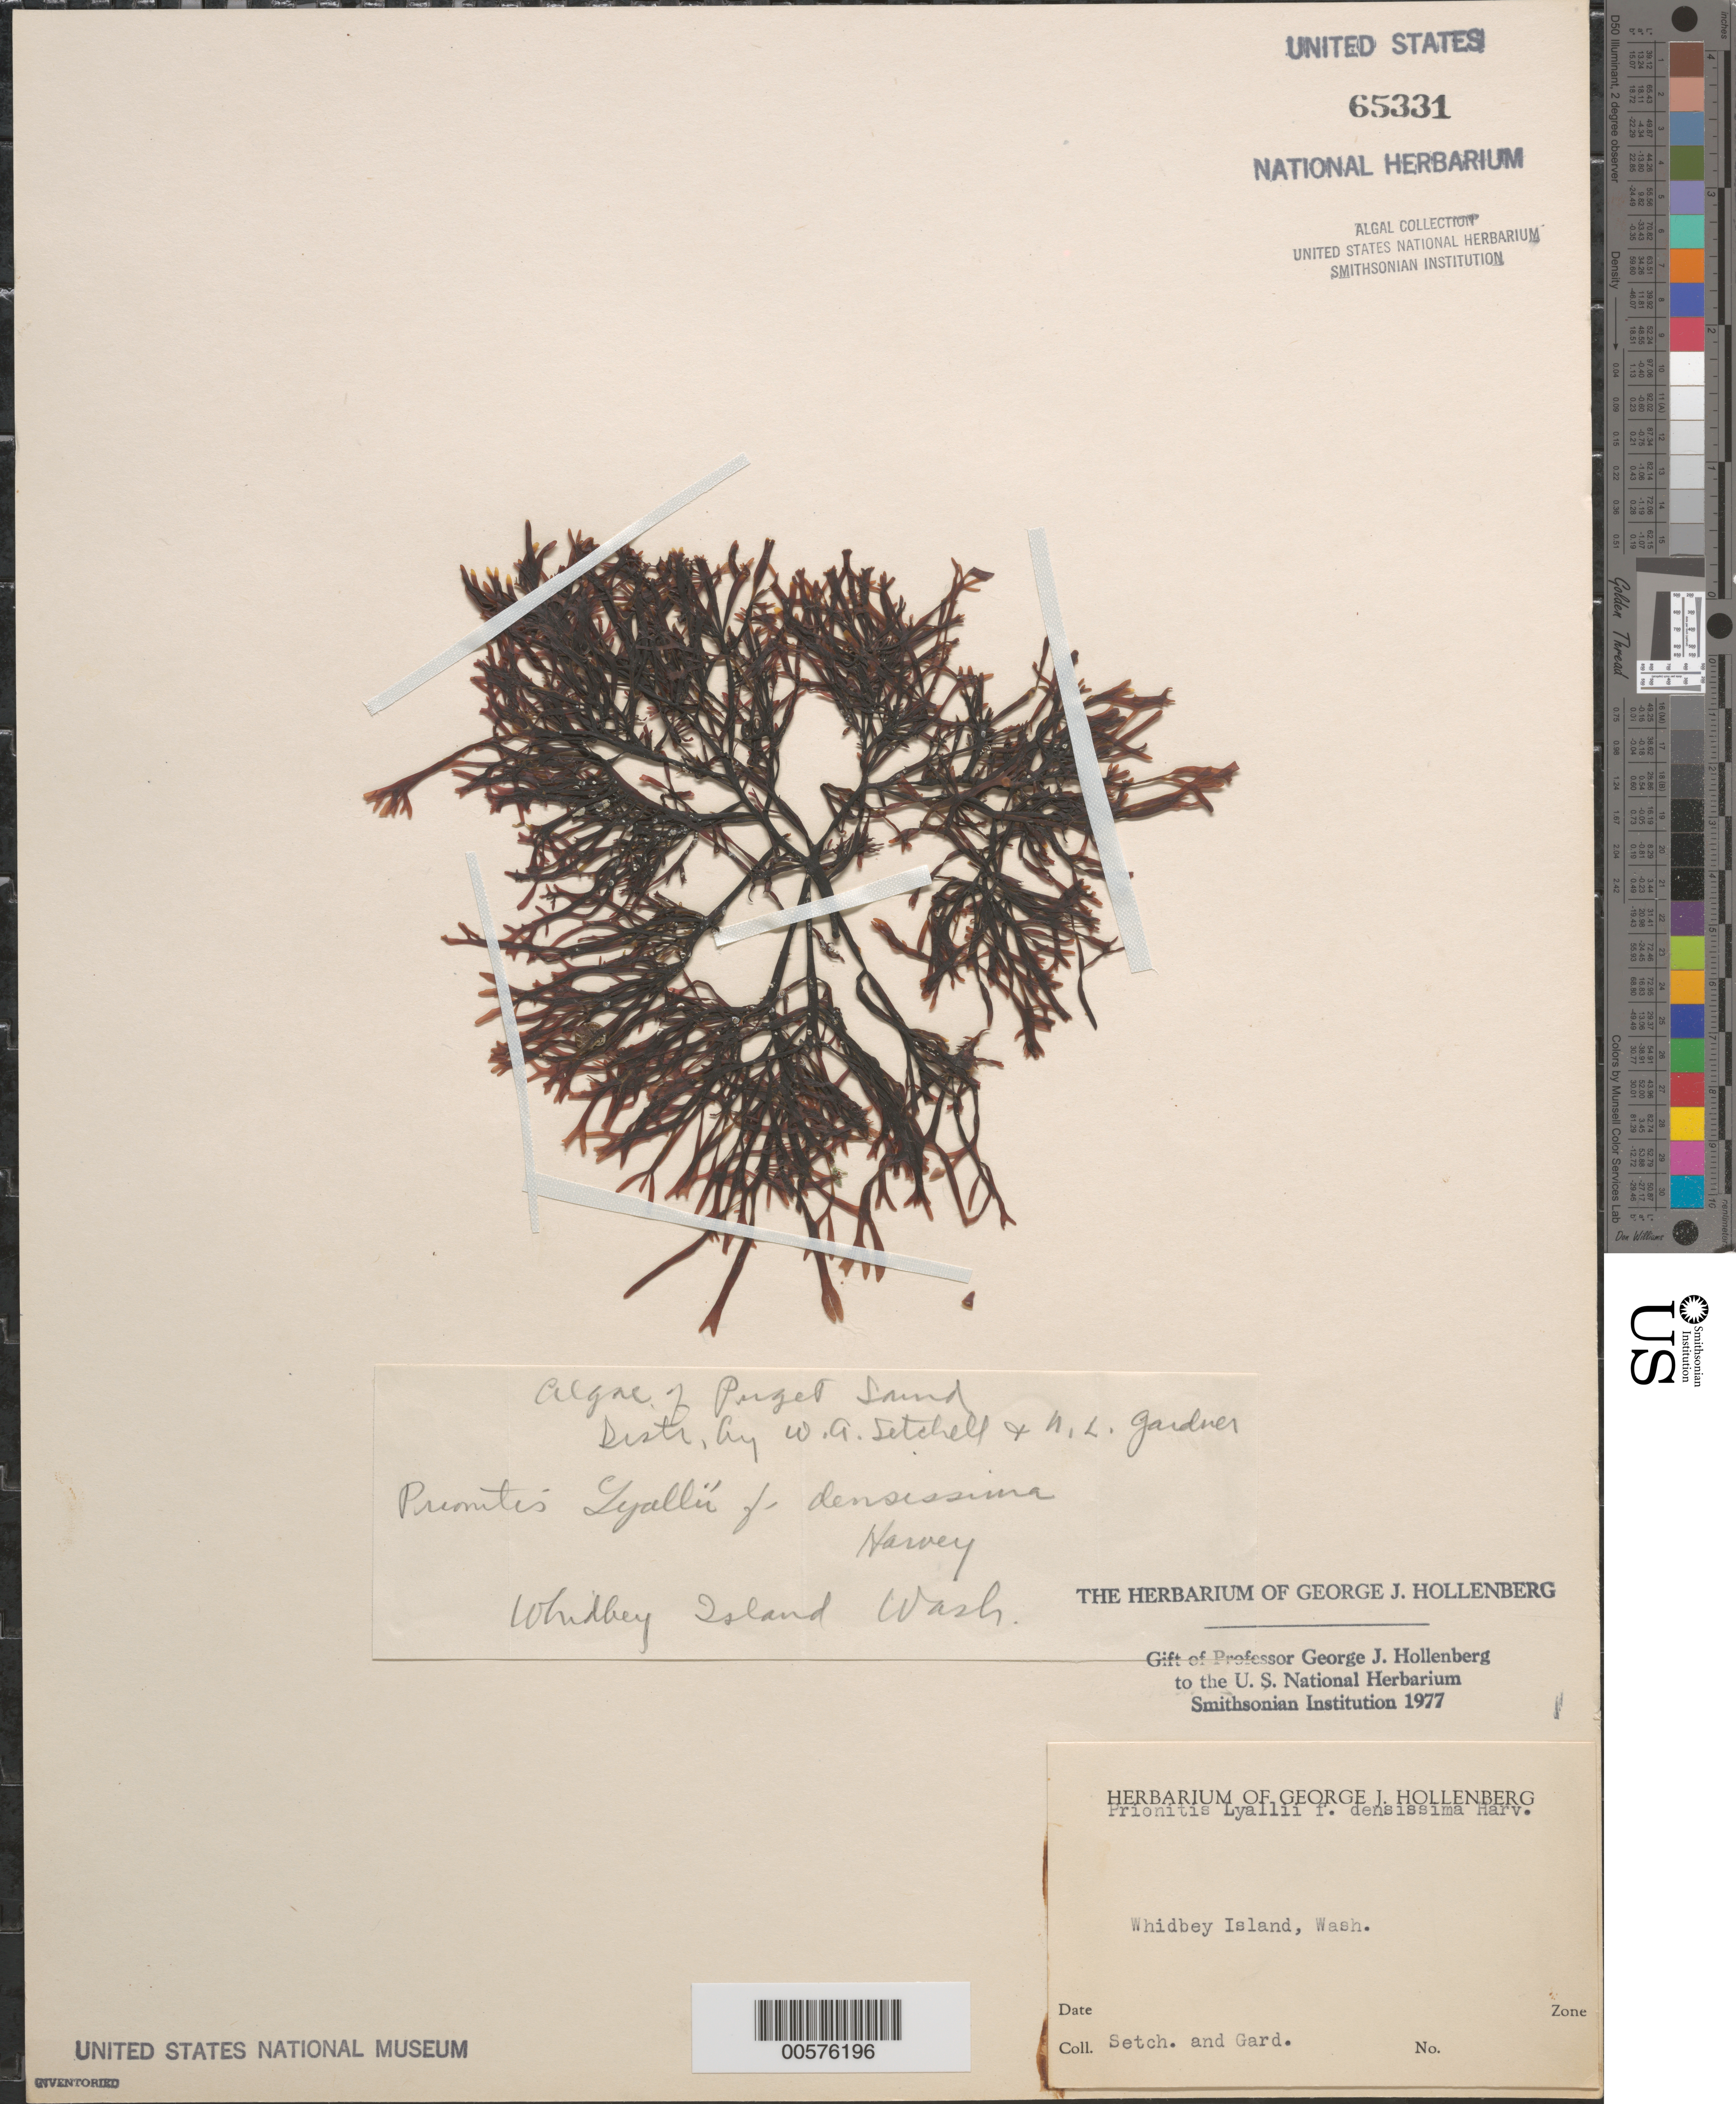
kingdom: Plantae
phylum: Rhodophyta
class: Florideophyceae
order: Cryptonemiales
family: Cryptonemiaceae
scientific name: Prionitis sternbergii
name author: (C. Agardh) J. Agardh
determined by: Algae name updating Project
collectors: W. Setchell & N. Gardner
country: United States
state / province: Washington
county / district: Island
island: Whidbey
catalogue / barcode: US 65331